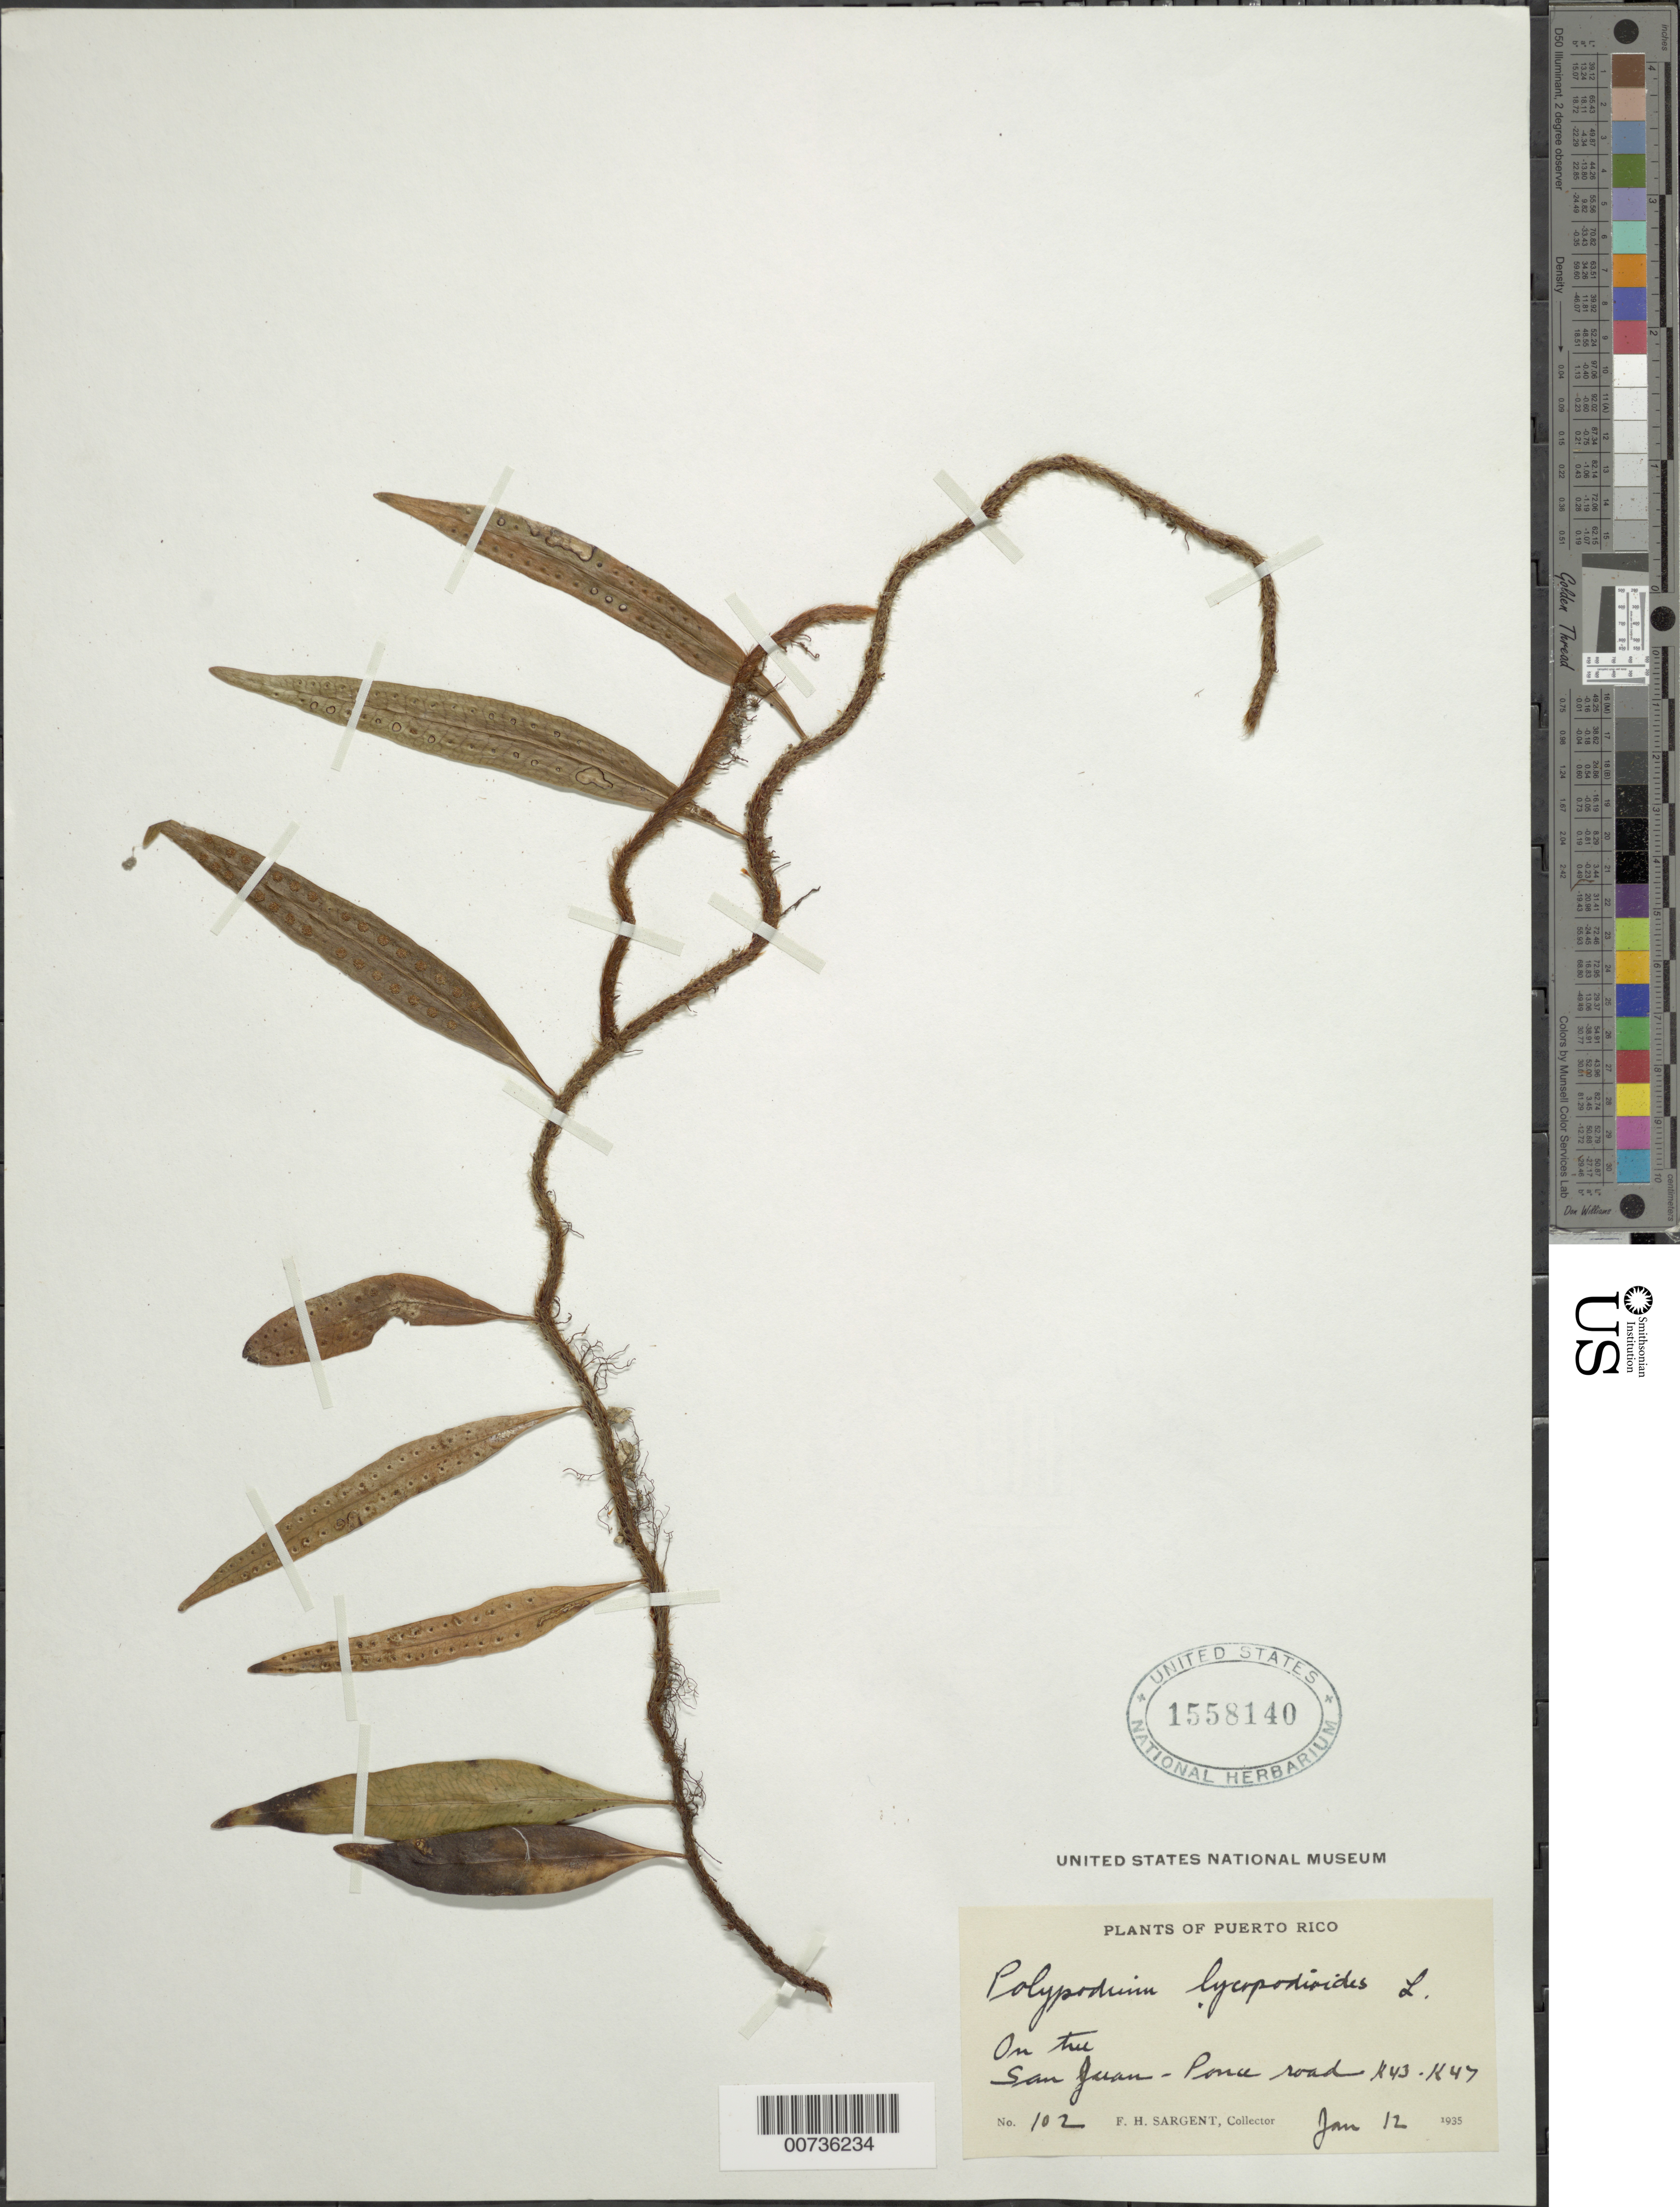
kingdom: Plantae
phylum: Tracheophyta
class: Polypodiopsida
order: Polypodiales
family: Polypodiaceae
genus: Microgramma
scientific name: Microgramma lycopodioides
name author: (L.) Copel.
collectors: F. H. Sargent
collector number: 102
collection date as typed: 12 Jan 1935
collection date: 1935-01-12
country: Puerto Rico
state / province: San Juan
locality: Ponce Road Km 43 - km 47. San Juan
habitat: On tree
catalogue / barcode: US 1558140